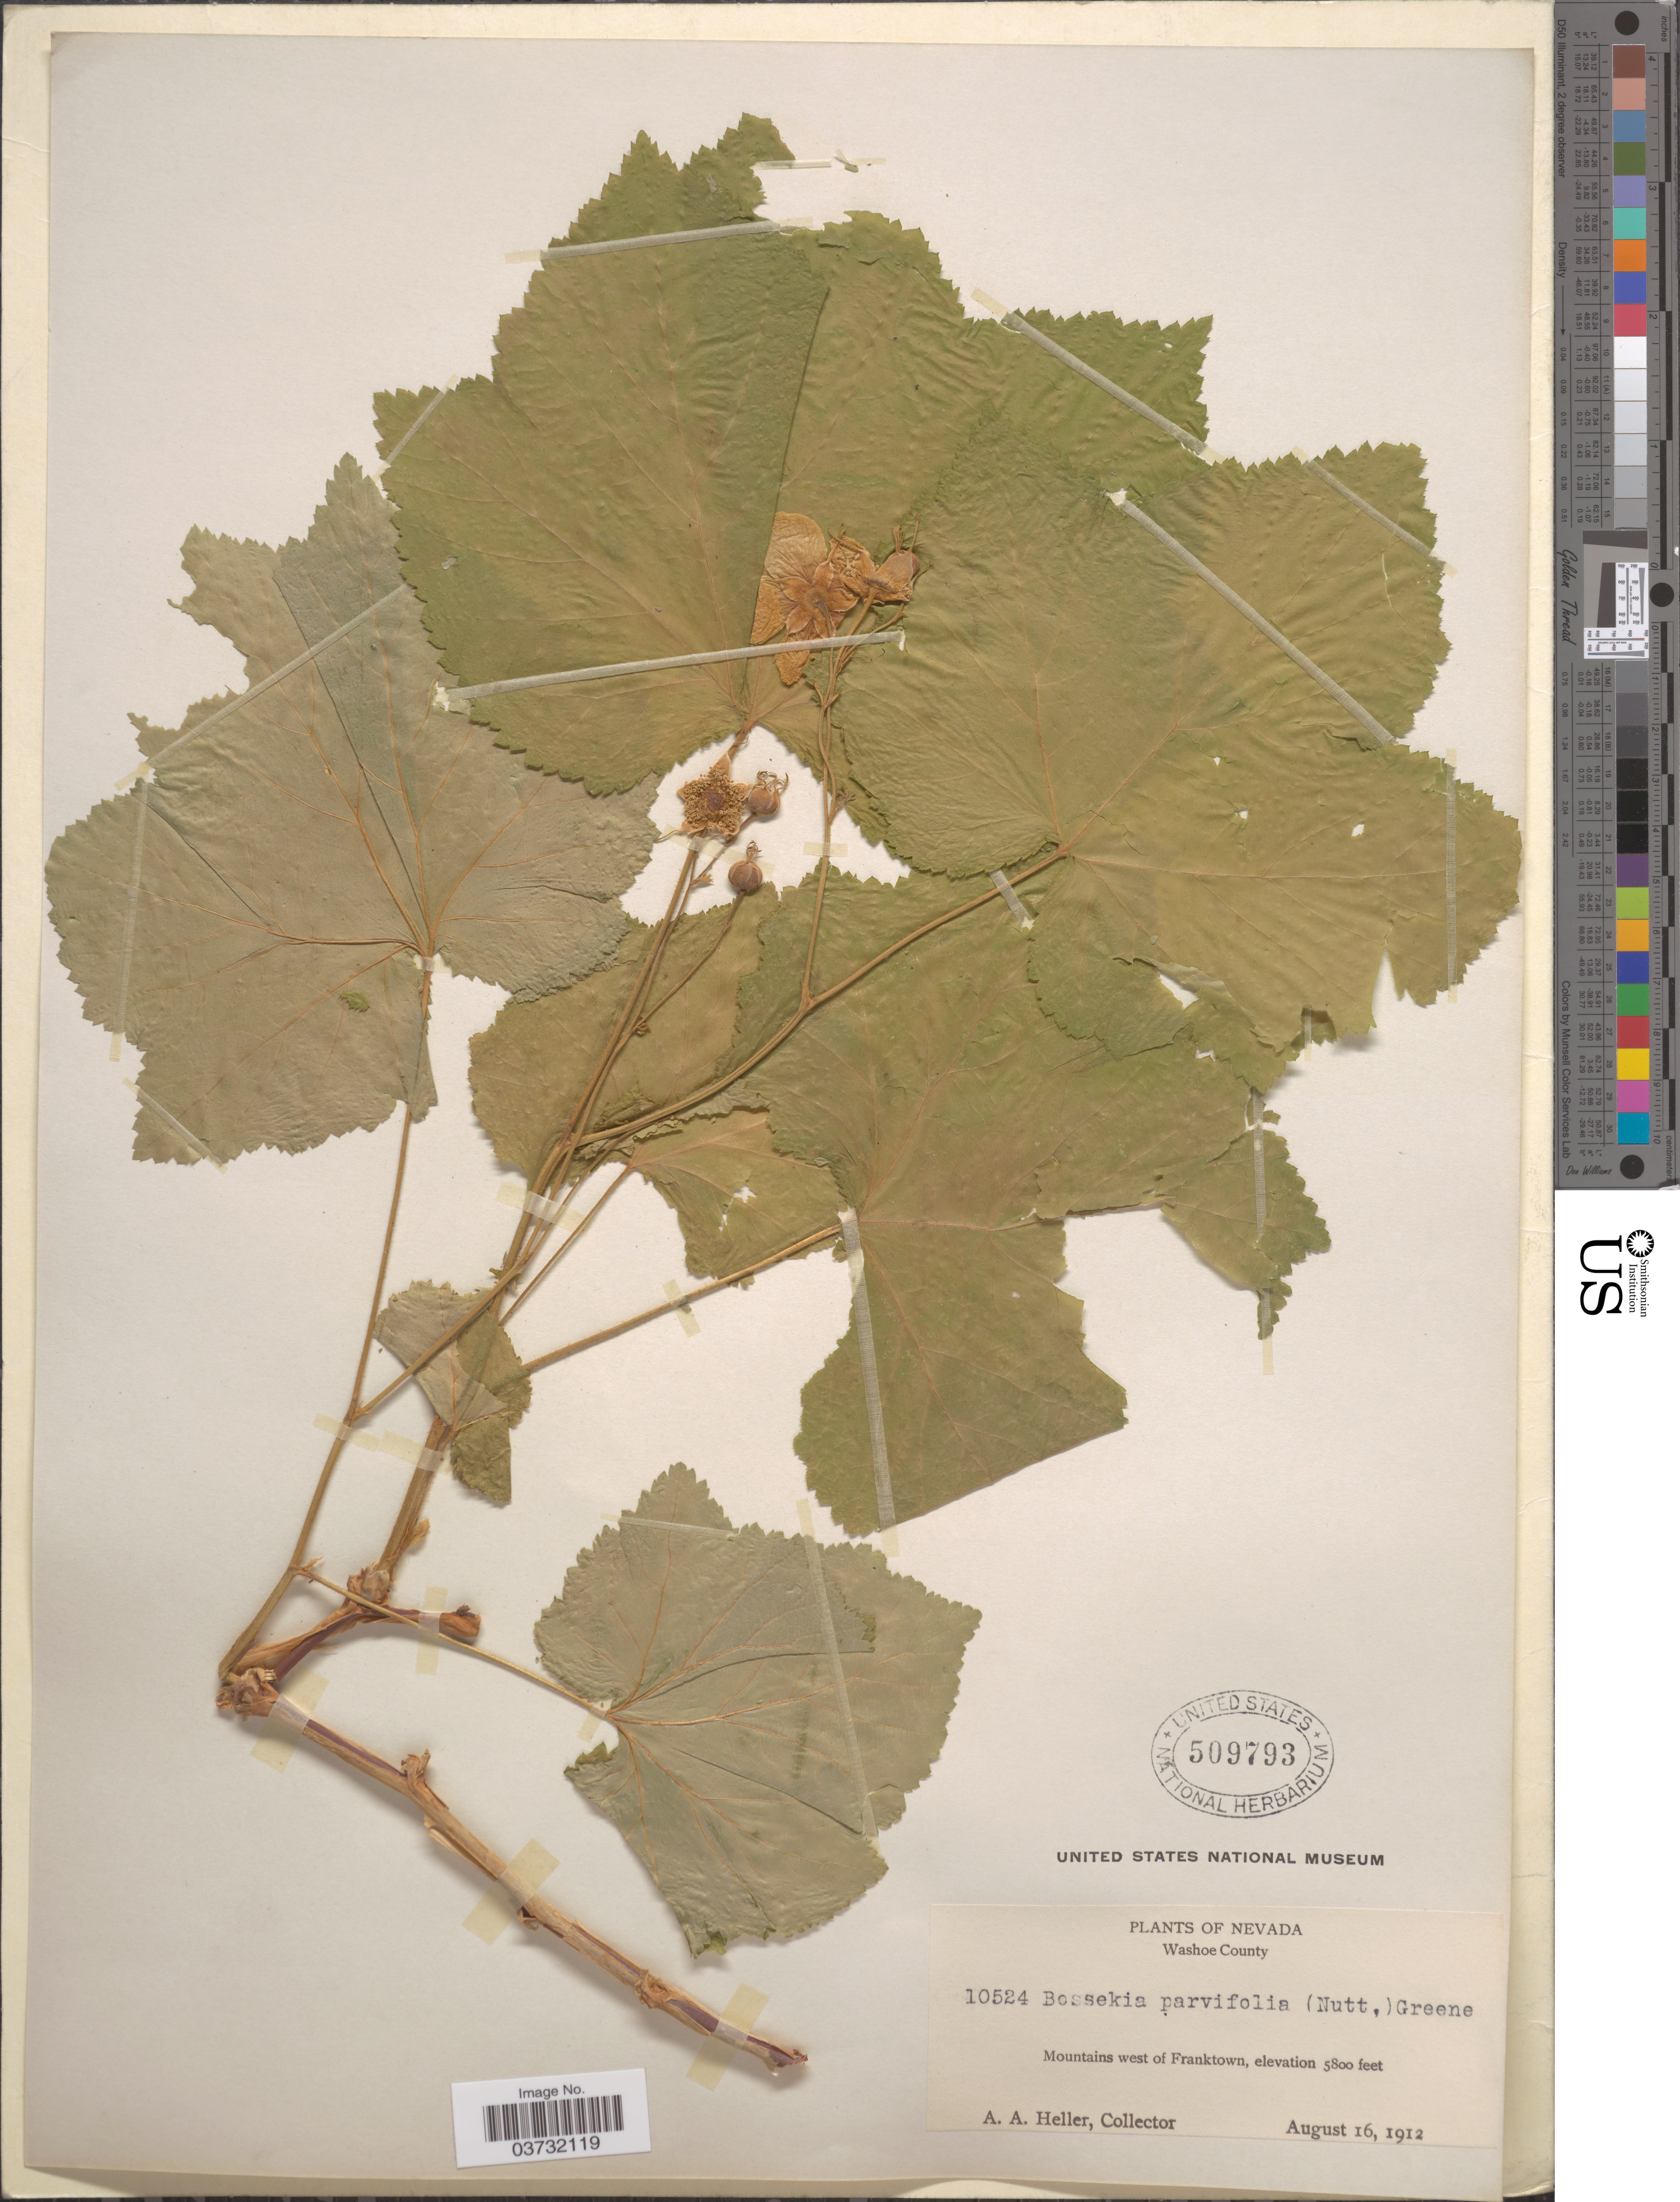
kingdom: Plantae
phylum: Tracheophyta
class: Magnoliopsida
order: Rosales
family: Rosaceae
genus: Rubus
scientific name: Rubus parviflorus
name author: Nutt.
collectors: A. A. Heller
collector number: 10524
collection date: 1912-08-16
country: United States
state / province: Nevada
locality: Washoe County. Mountains west of Franktown.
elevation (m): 1768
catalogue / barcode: US 509793